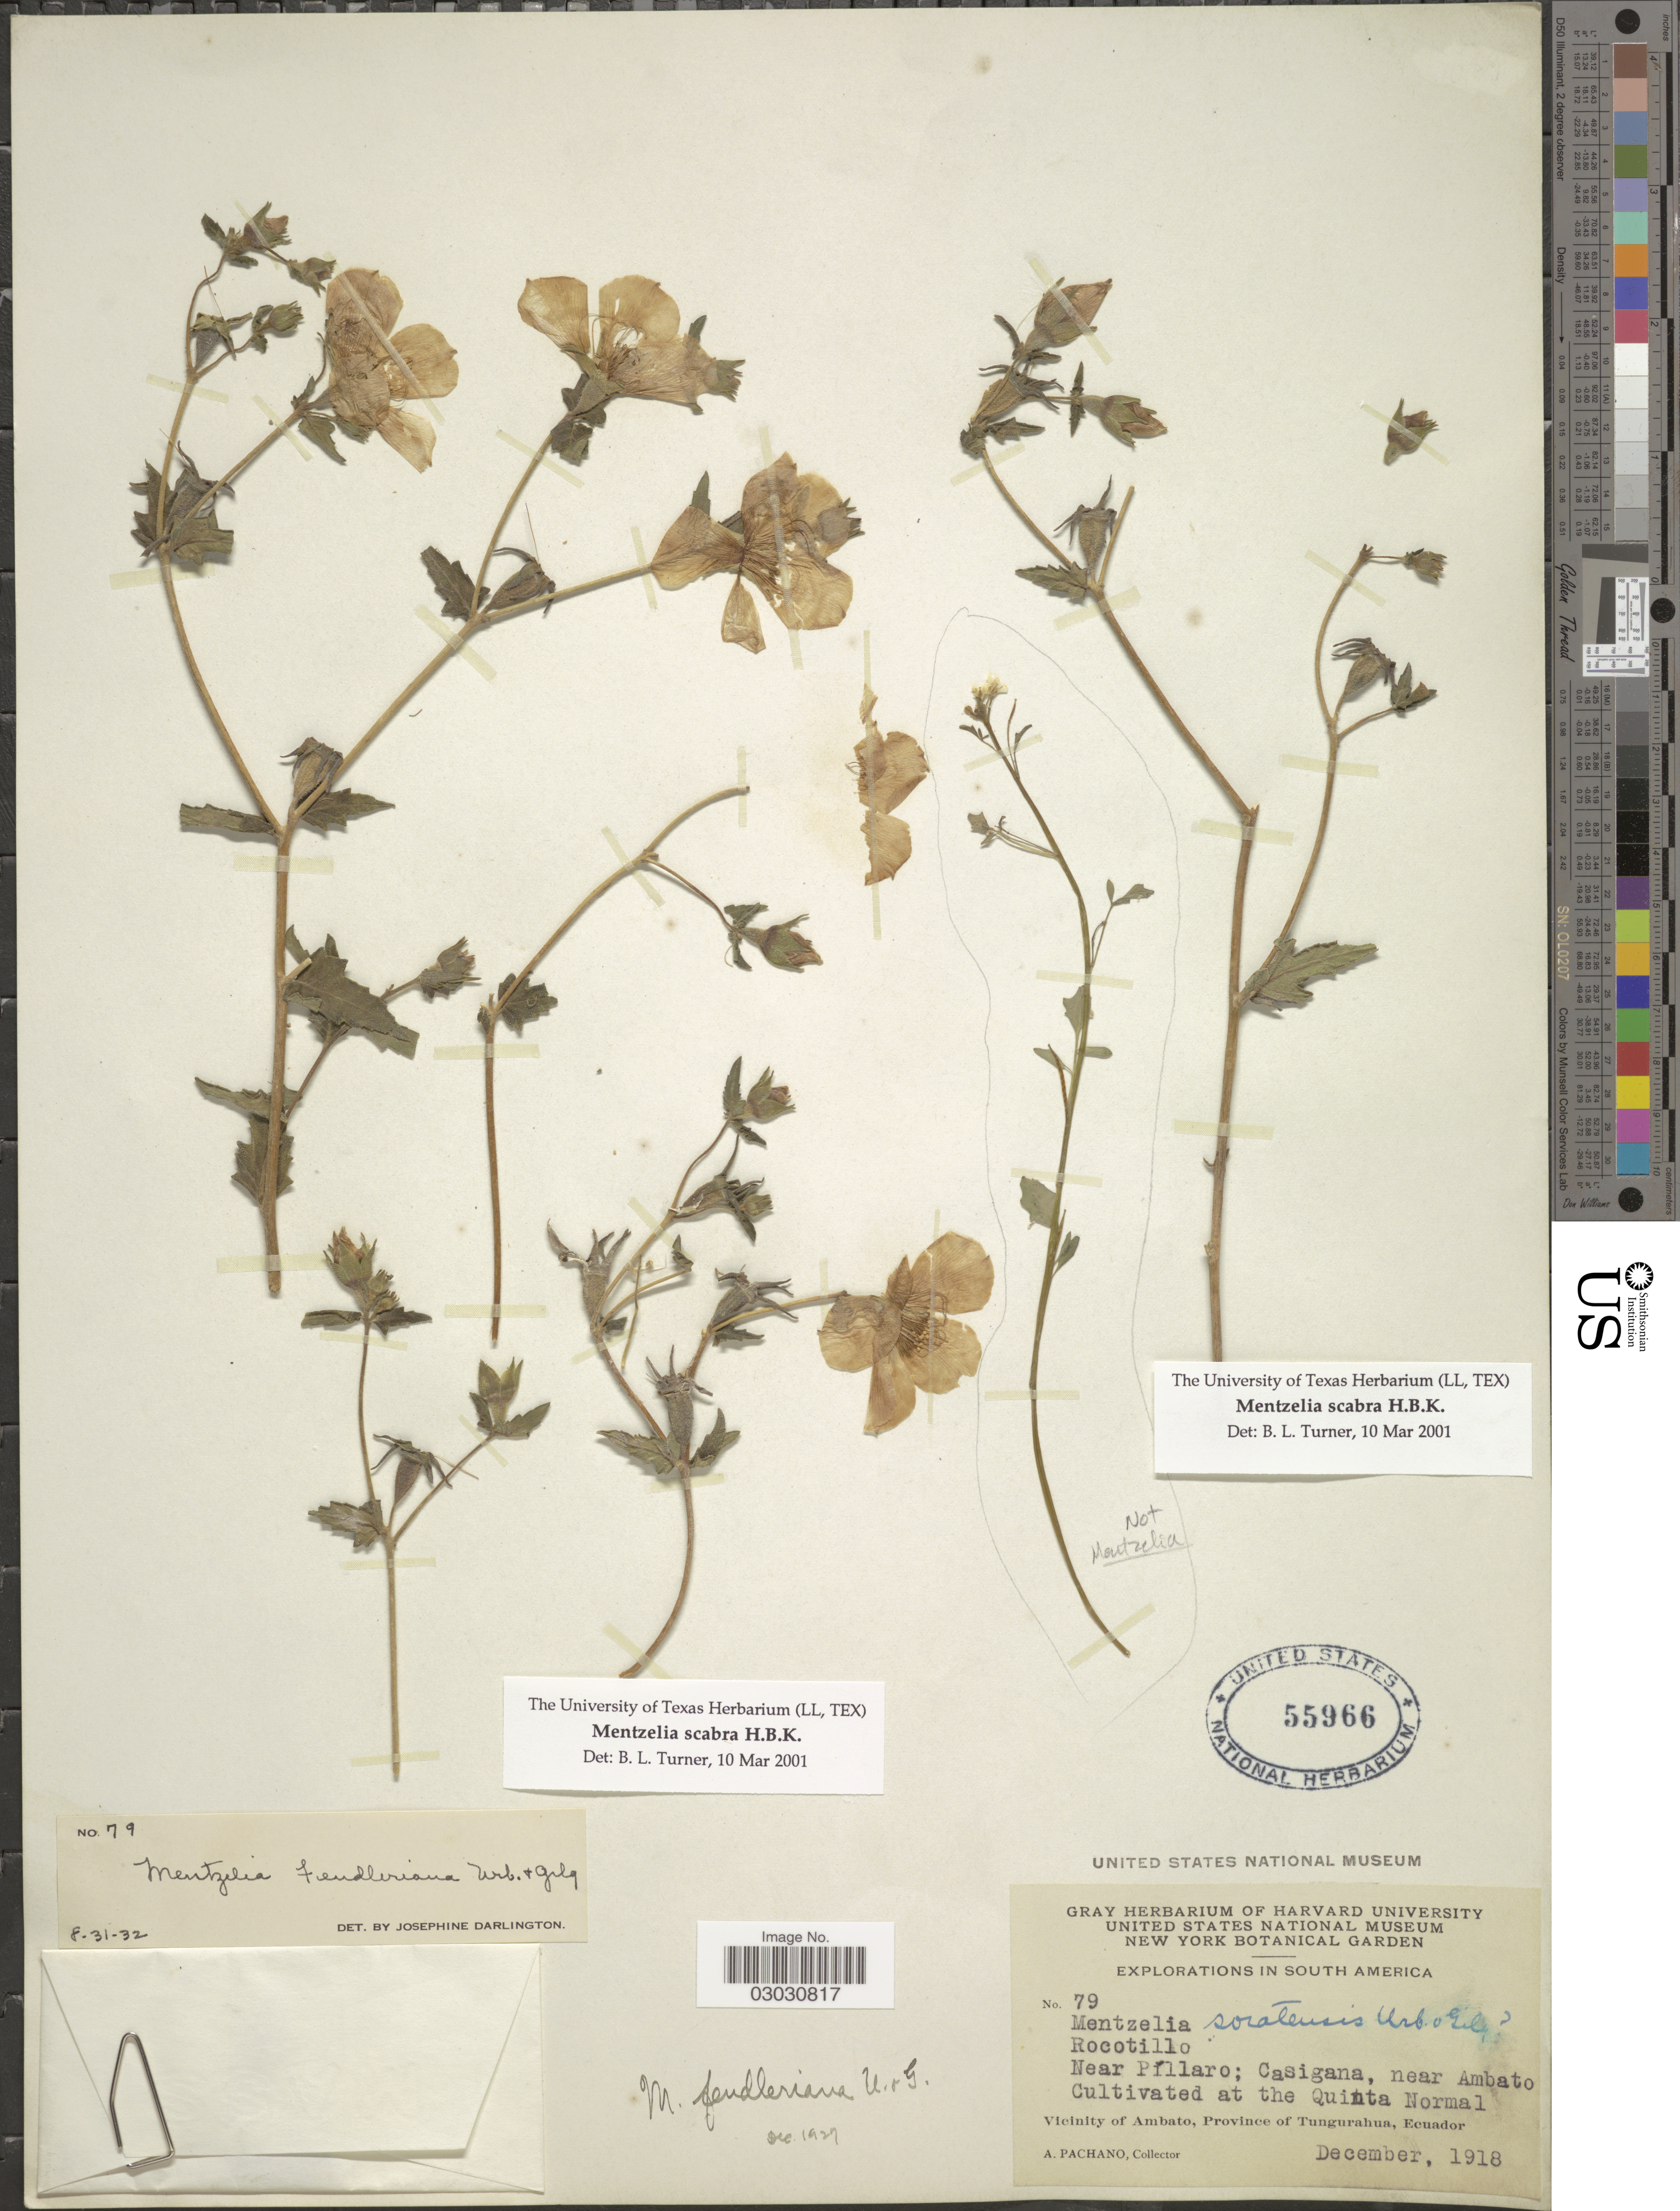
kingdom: Plantae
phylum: Tracheophyta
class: Magnoliopsida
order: Cornales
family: Loasaceae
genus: Mentzelia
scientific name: Mentzelia scabra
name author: Kunth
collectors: A. Pachano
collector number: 79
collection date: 1918-12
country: Ecuador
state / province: Tungurahua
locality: Near Píllaro; Casigana, near Ambato. Quinta Normal. Vicinity of Ambato.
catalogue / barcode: US 55966